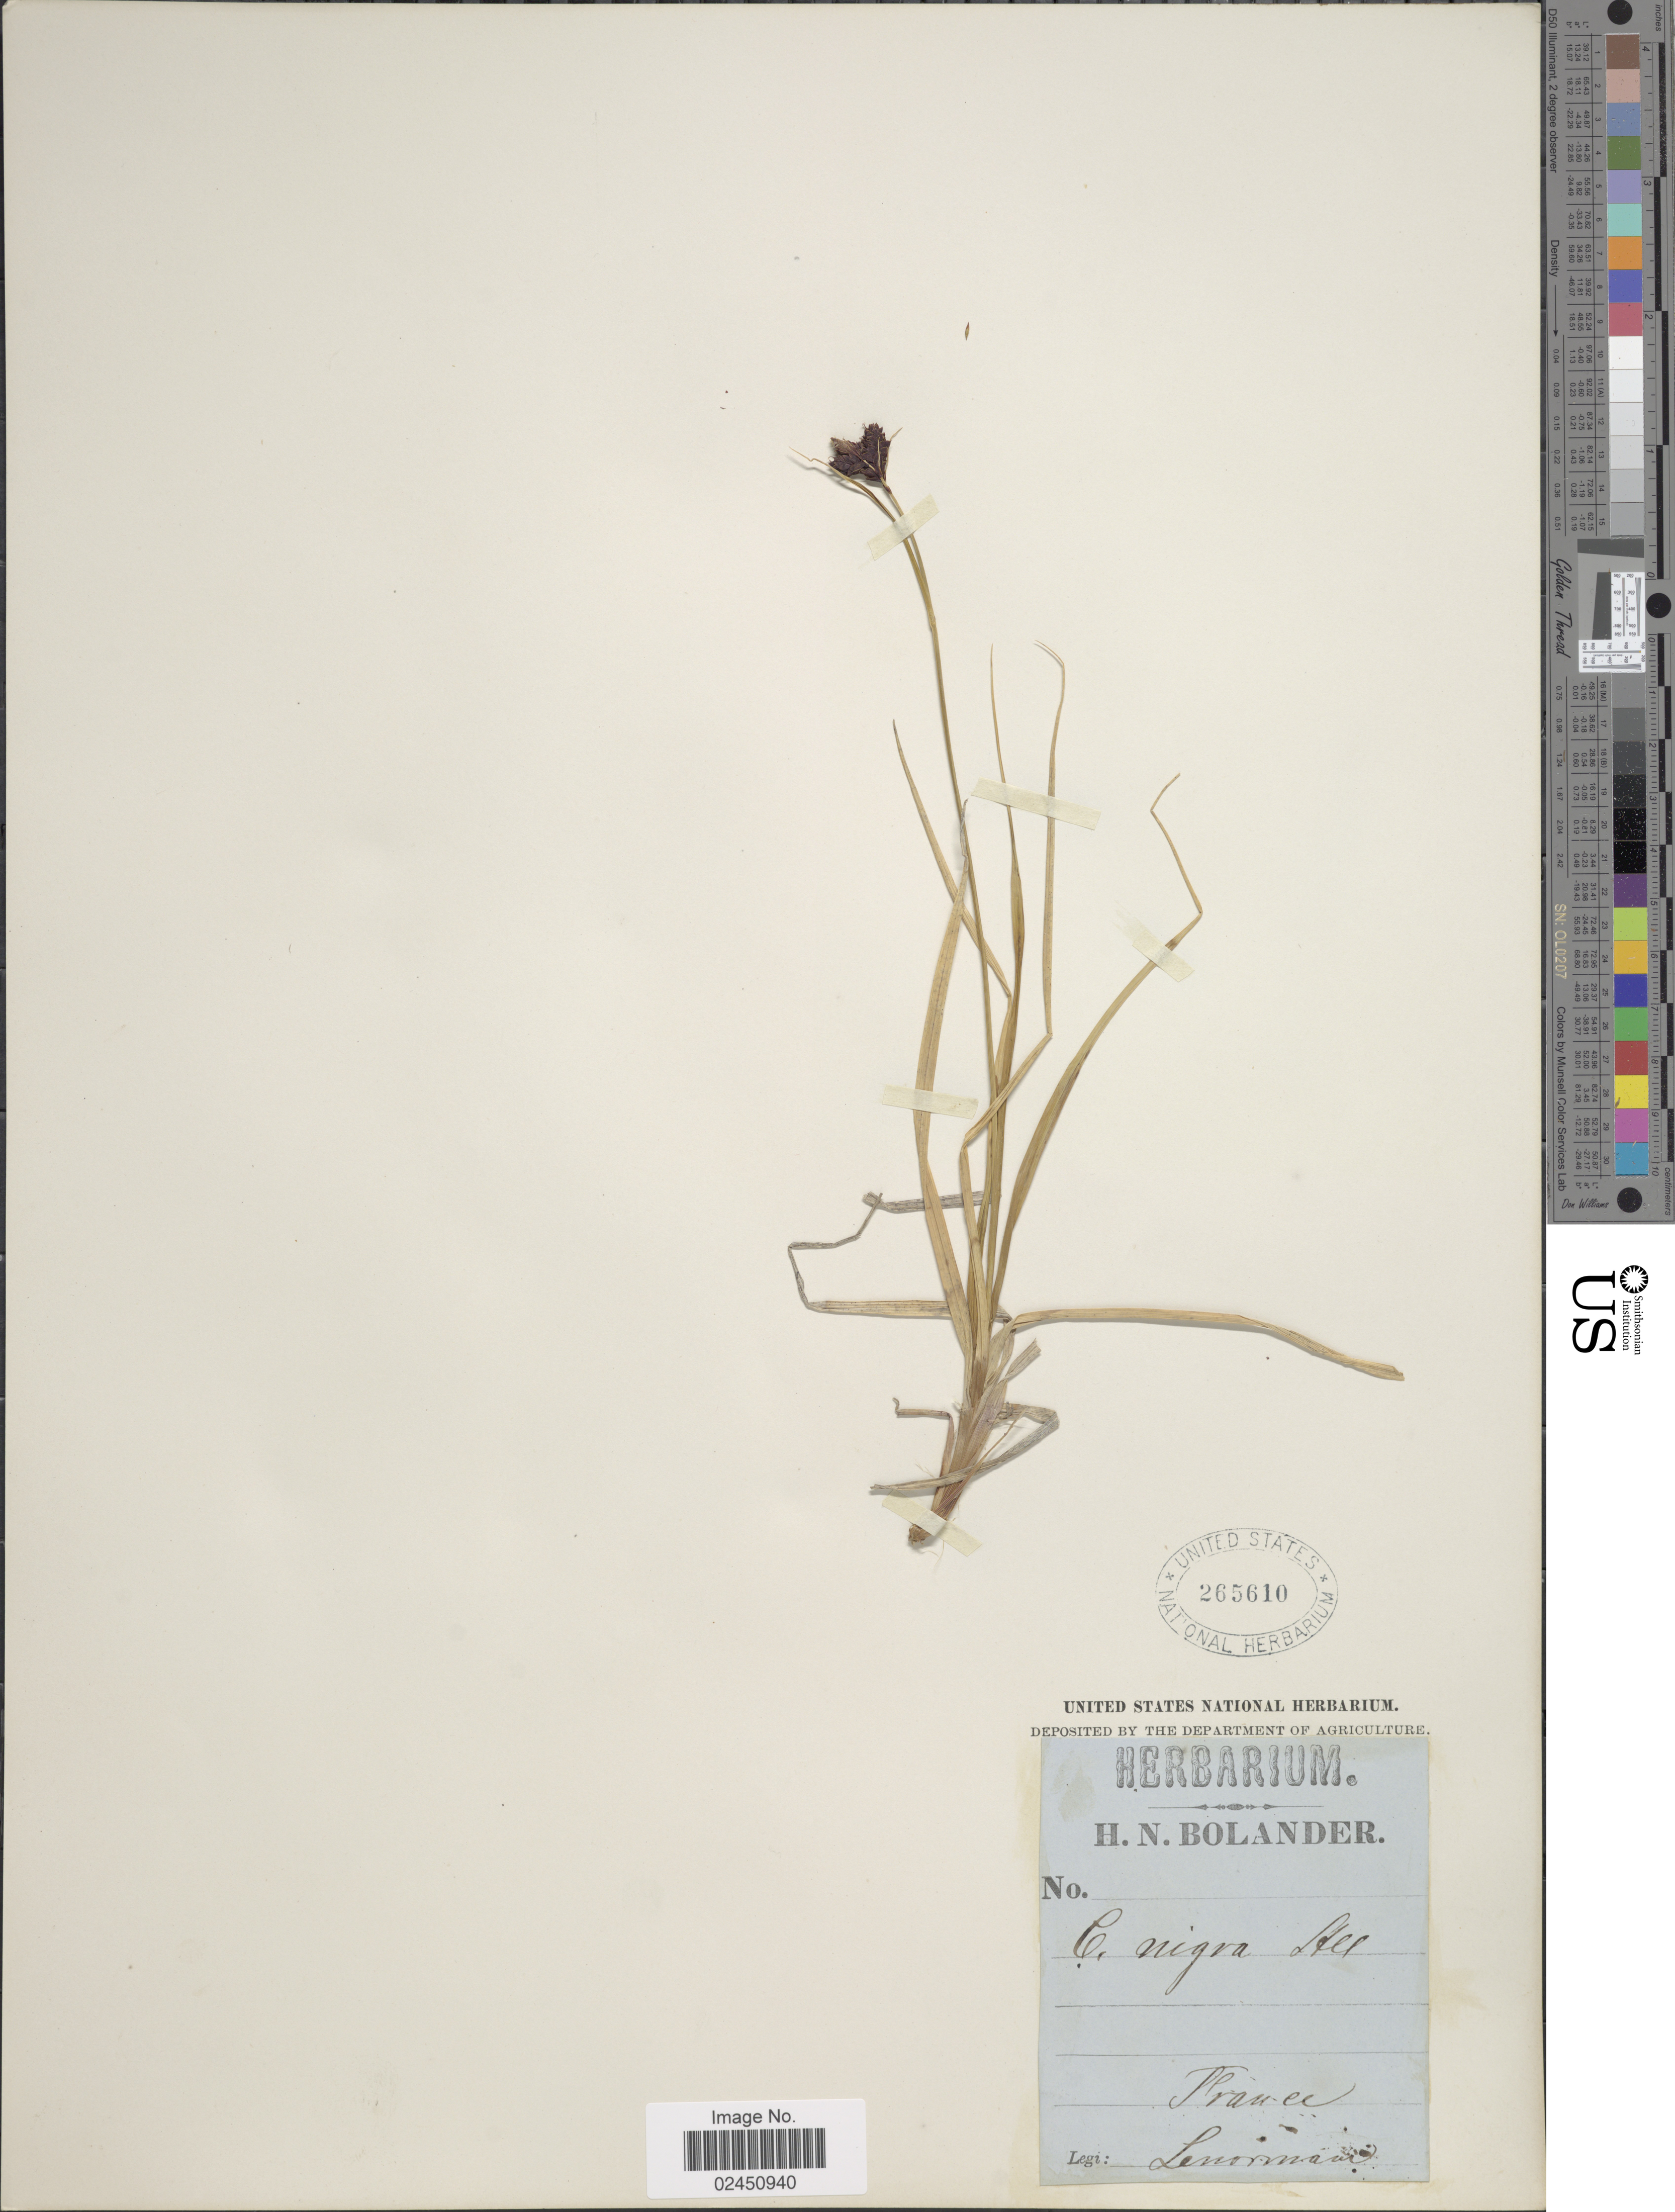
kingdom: Plantae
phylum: Tracheophyta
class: Liliopsida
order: Poales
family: Cyperaceae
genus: Carex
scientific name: Carex parviflora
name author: Host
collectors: -. Lenormand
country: France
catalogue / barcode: US 265610